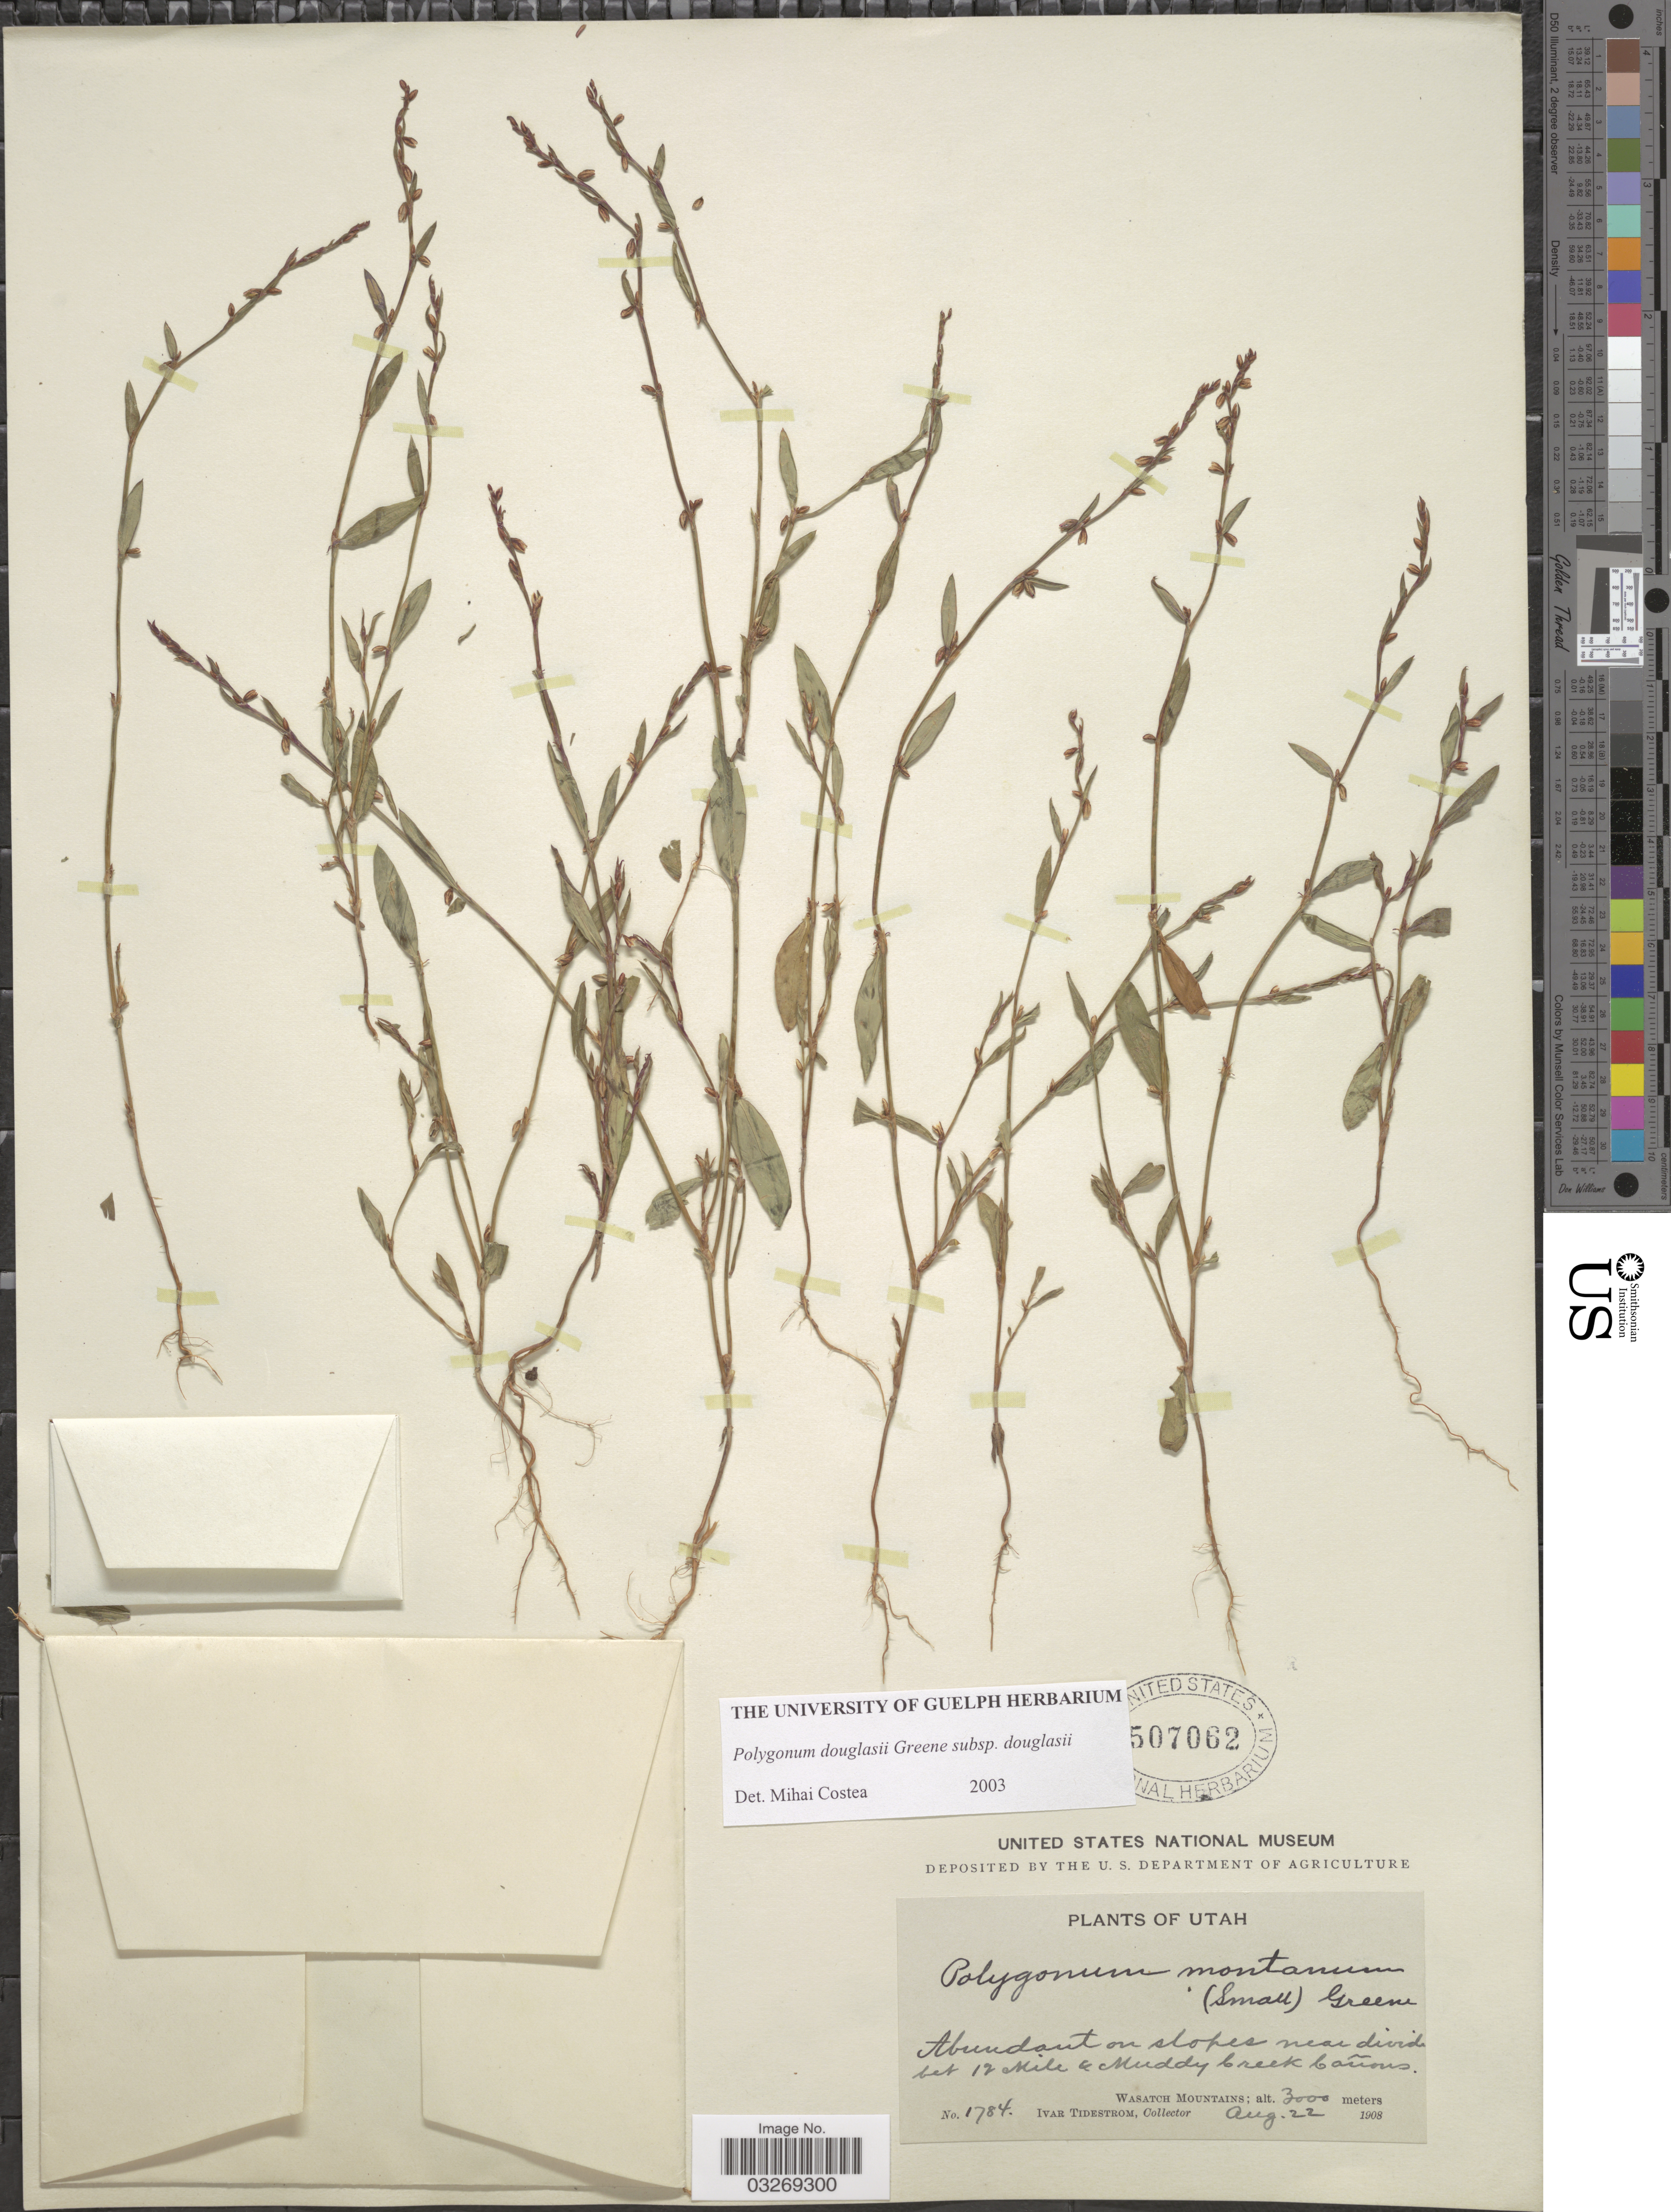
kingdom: Plantae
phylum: Tracheophyta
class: Magnoliopsida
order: Caryophyllales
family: Polygonaceae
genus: Polygonum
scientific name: Polygonum douglasii subsp. douglasii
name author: Greene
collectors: I. F. Tidestrom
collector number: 1784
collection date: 1908-08-22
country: United States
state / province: Utah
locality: Abundant on slopes near divide bet 12 Mile & Muddy Creek Cañons. Wasatch Mountains.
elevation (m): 3000